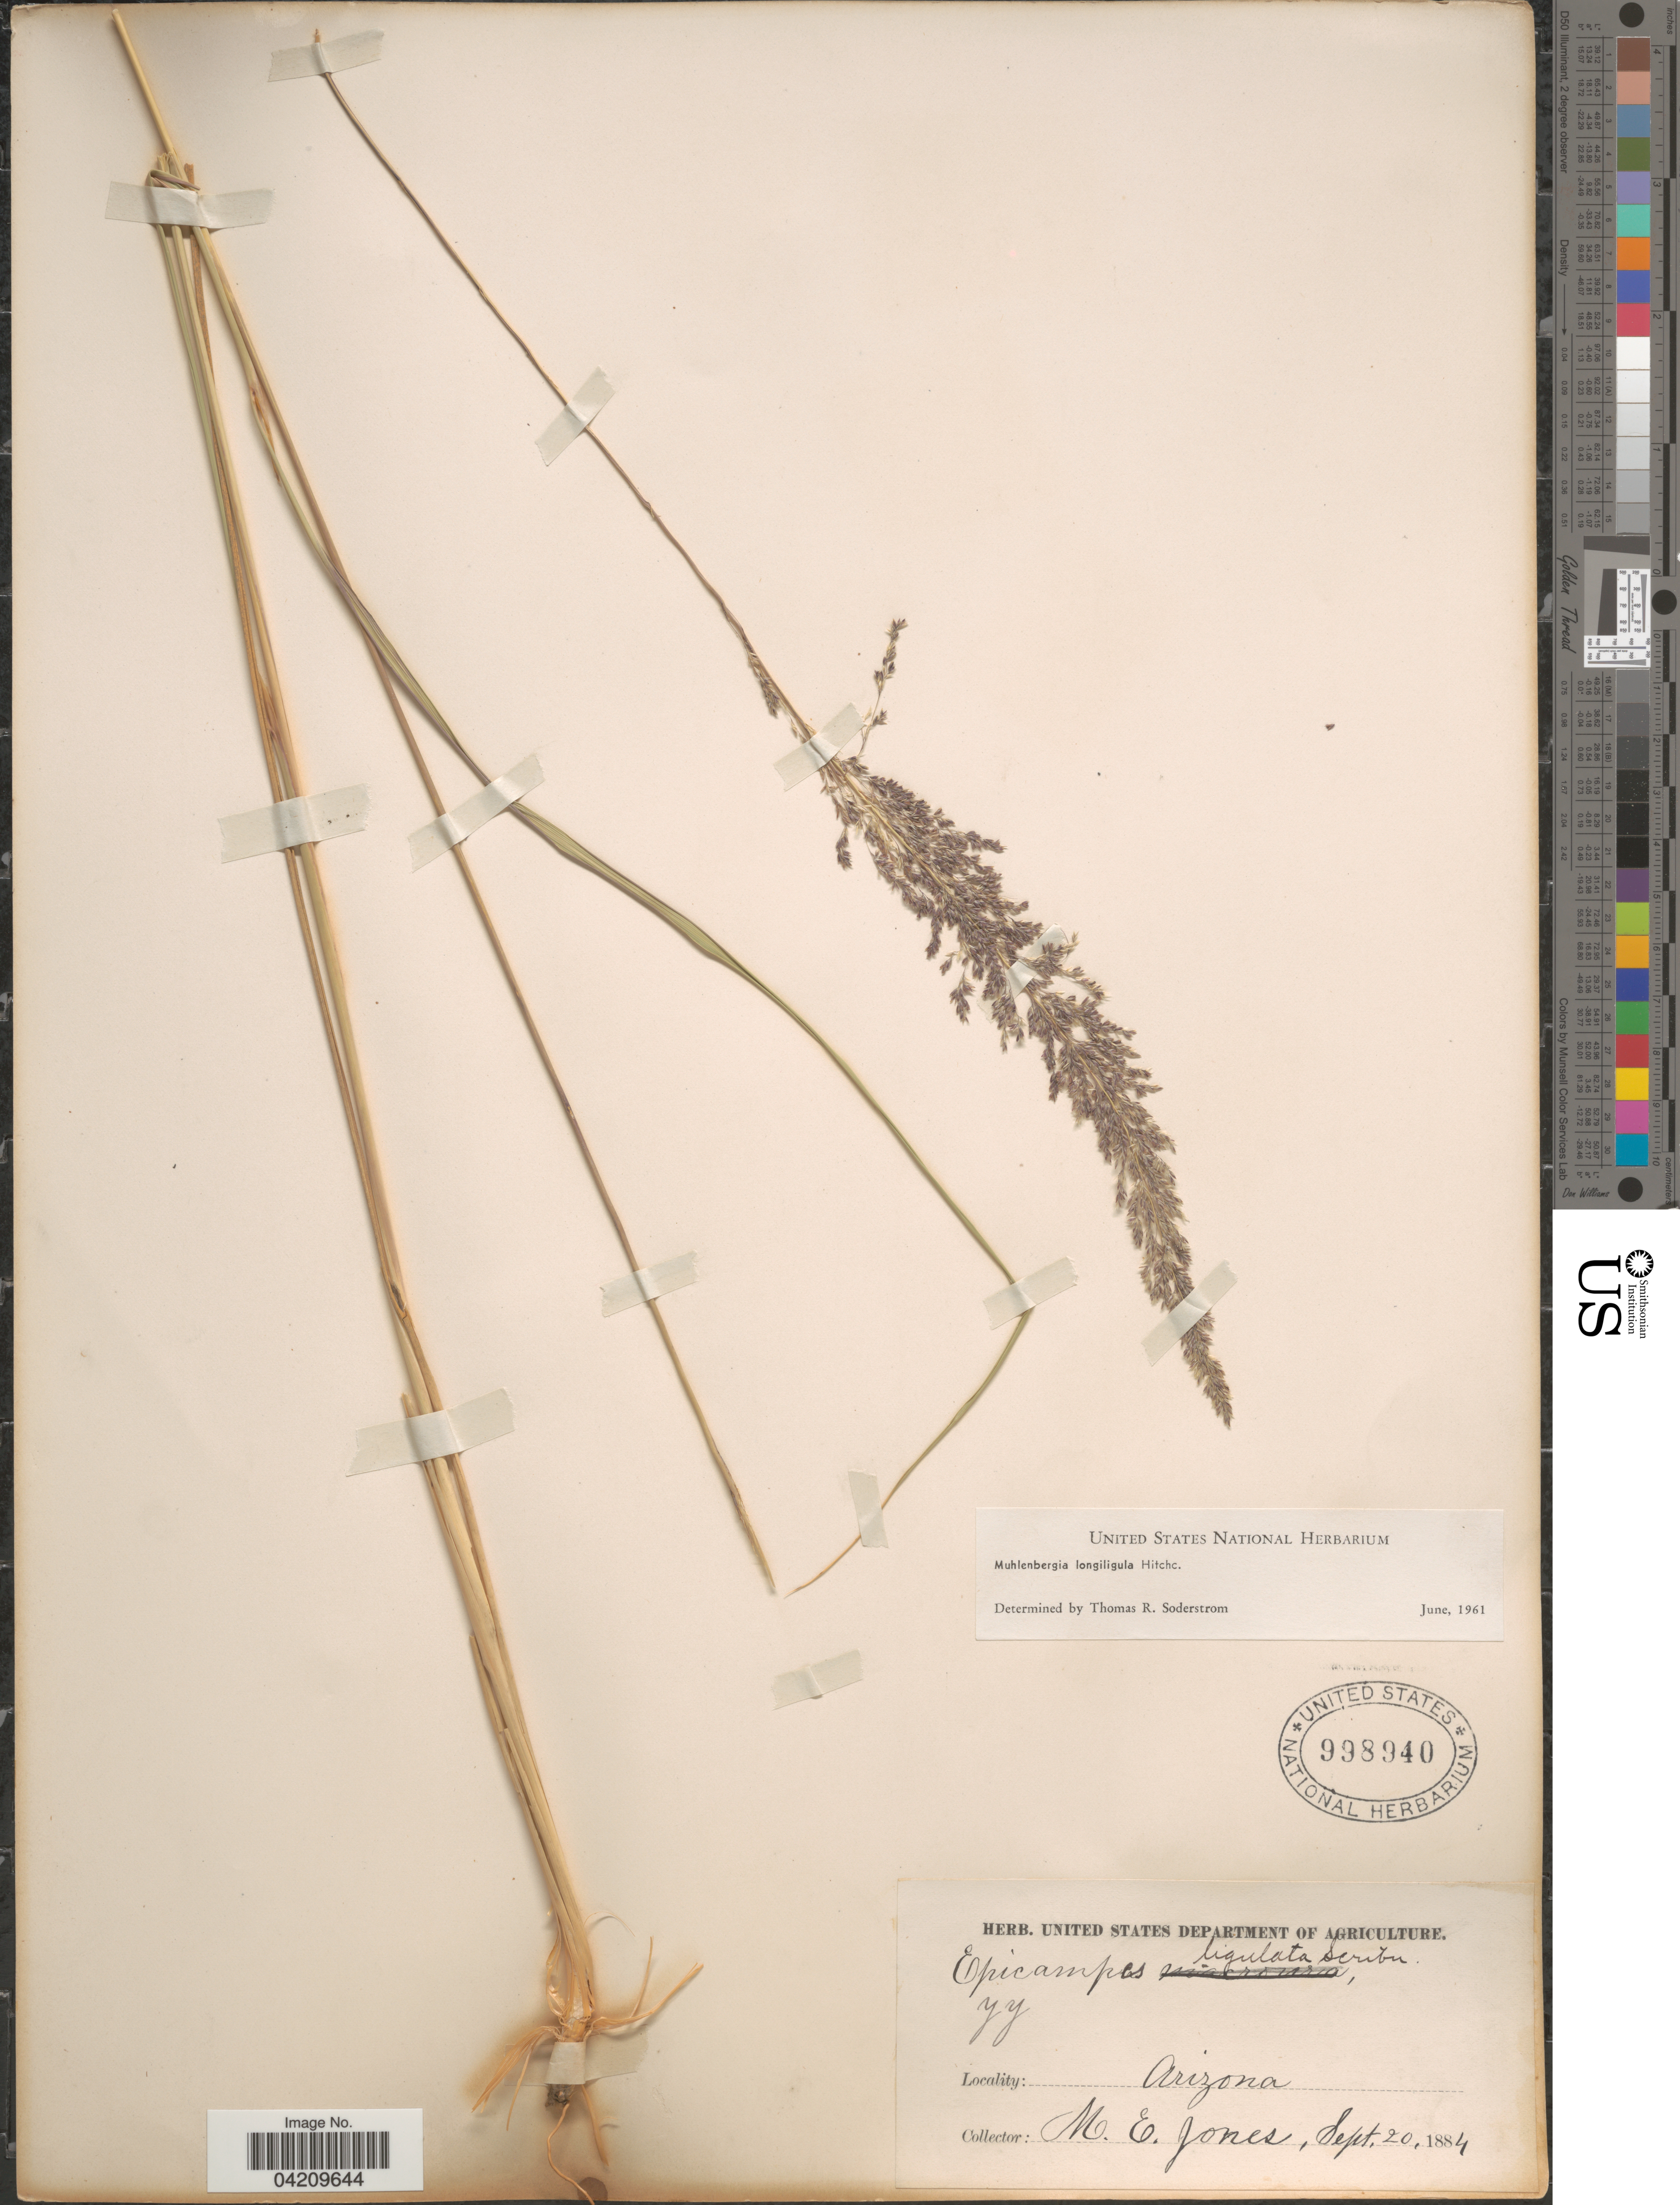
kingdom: Plantae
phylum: Tracheophyta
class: Liliopsida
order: Poales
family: Poaceae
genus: Muhlenbergia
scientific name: Muhlenbergia longiligula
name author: Hitchc.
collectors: M. E. Jones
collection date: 1884-09-20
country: United States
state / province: Arizona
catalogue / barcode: US 998940